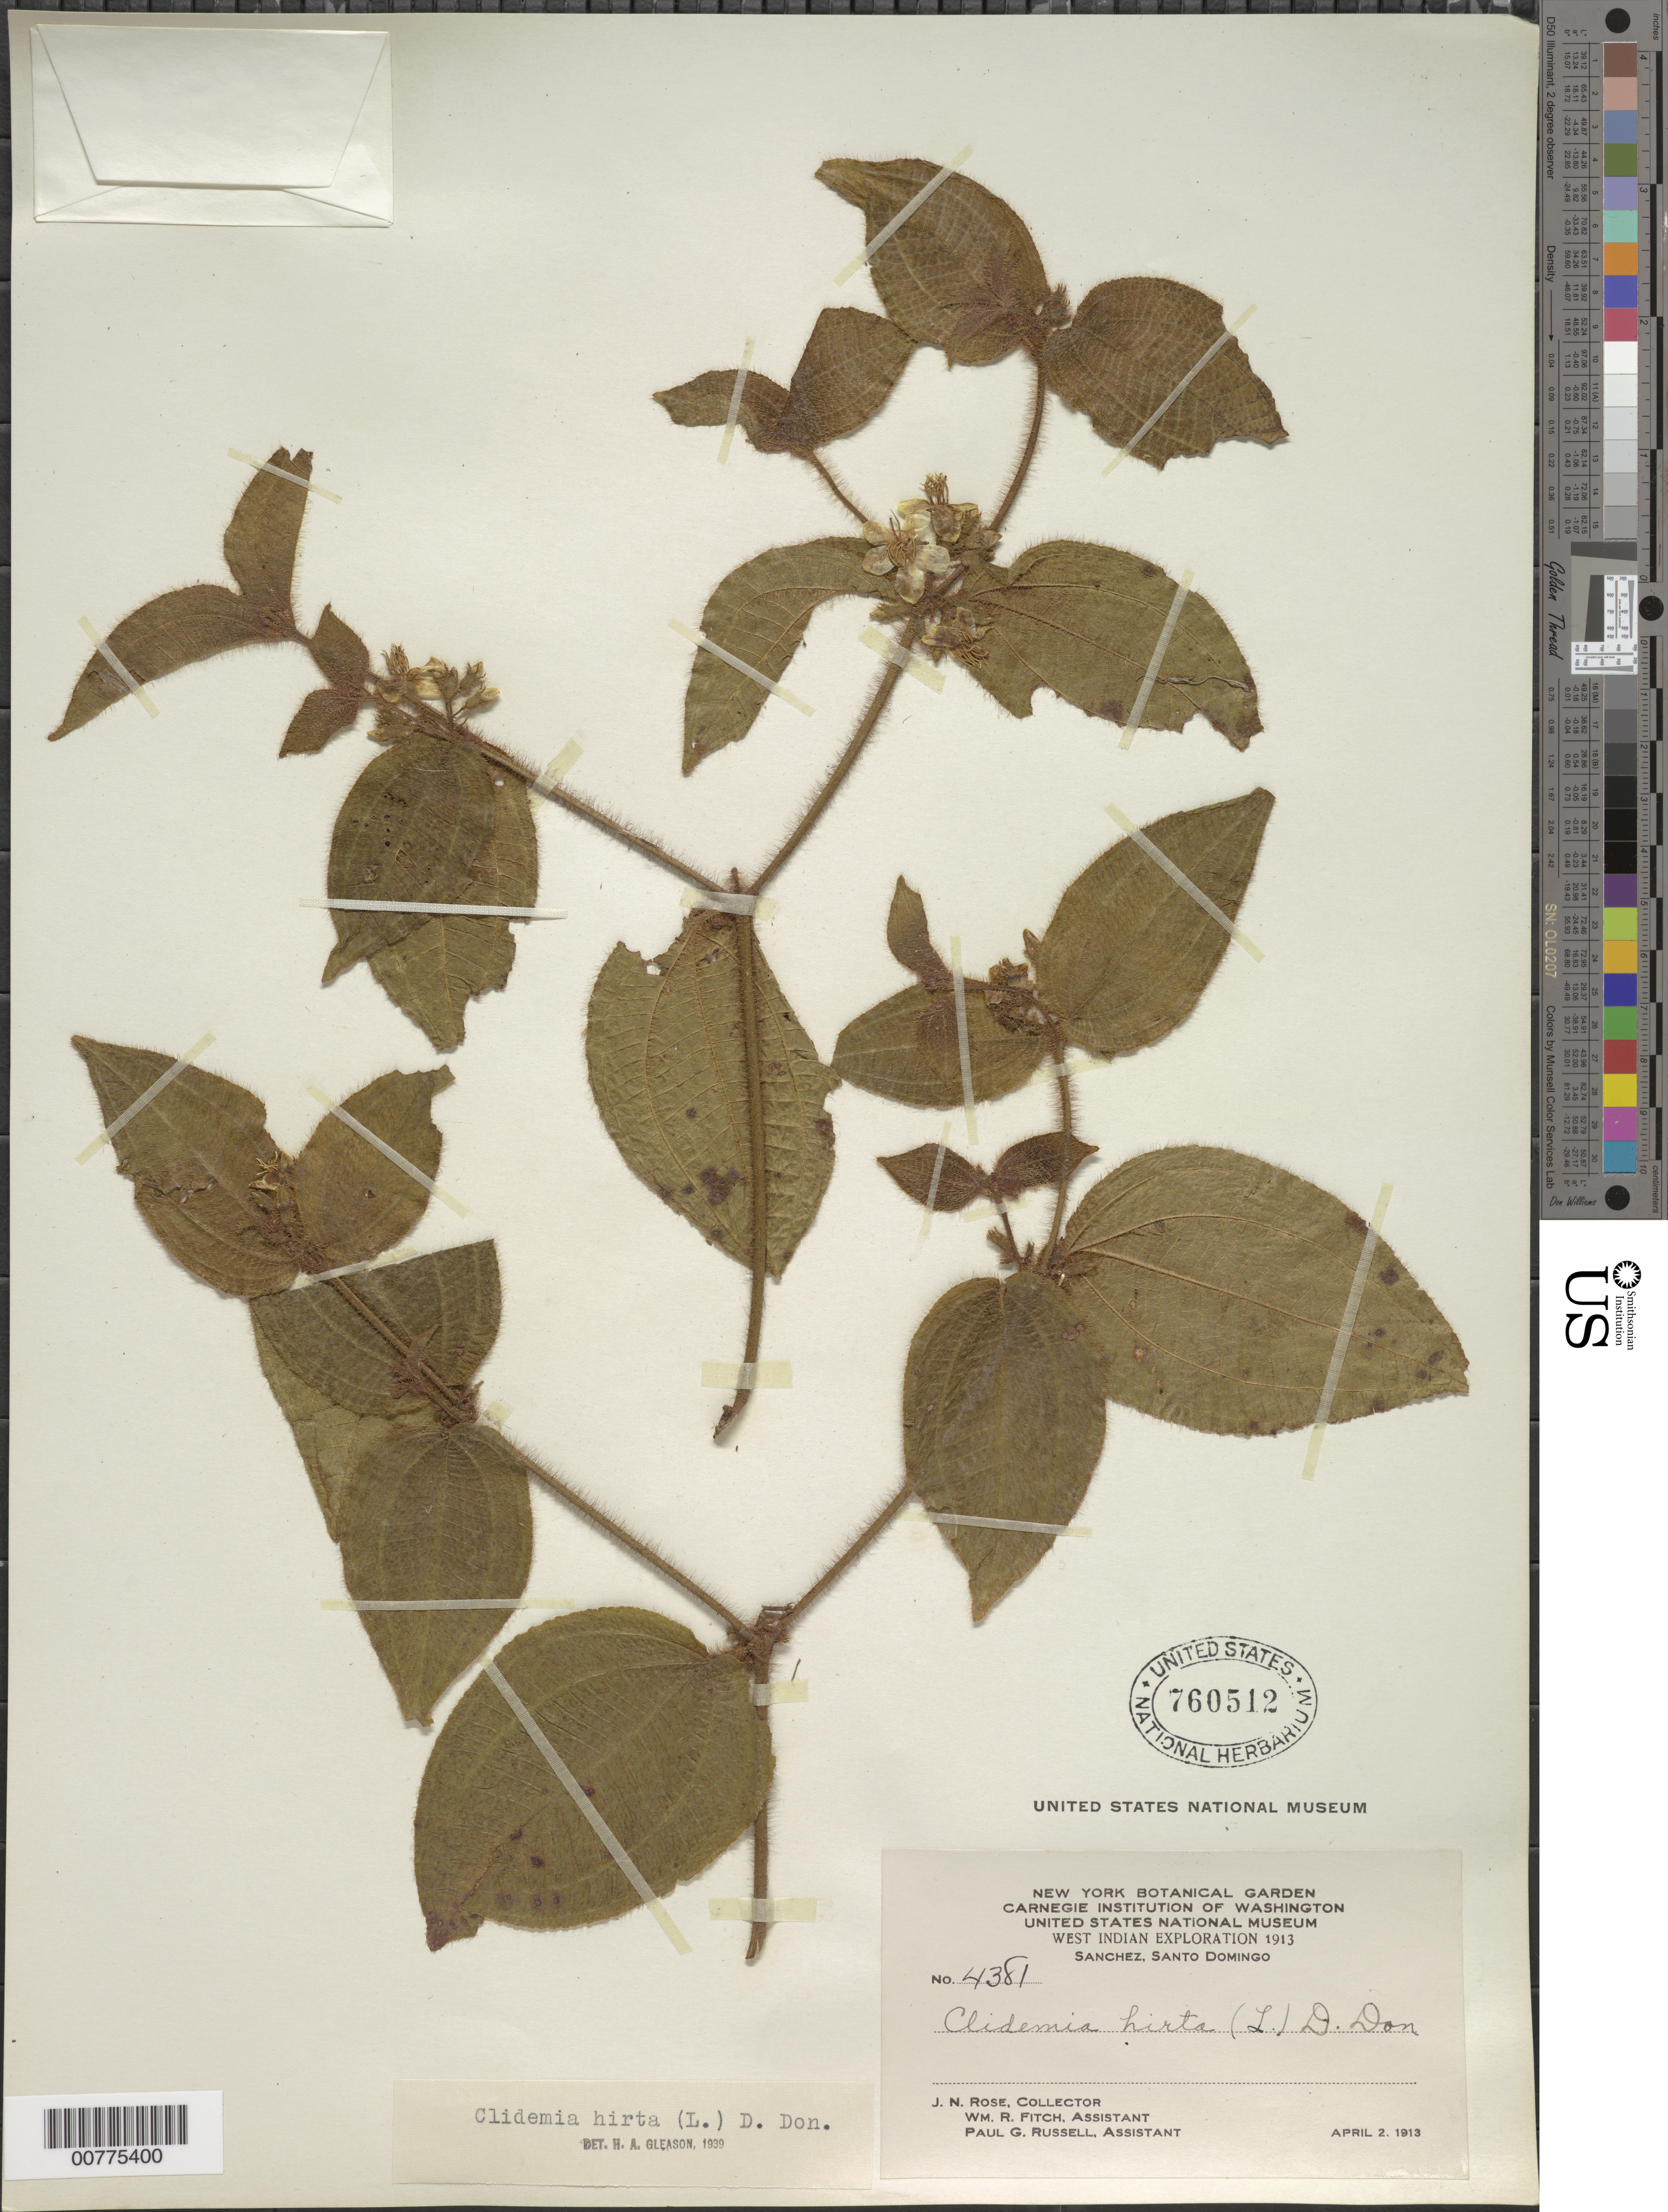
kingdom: Plantae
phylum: Tracheophyta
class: Magnoliopsida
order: Myrtales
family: Melastomataceae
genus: Clidemia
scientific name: Clidemia hirta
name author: (L.) D. Don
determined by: Gleason, H. A.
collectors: J. N. Rose, W. R. Fitch & P. G. Russell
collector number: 4381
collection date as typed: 02 Apr 1913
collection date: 1913-04-02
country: Dominican Republic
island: Hispaniola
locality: Sanchez.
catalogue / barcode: US 760512